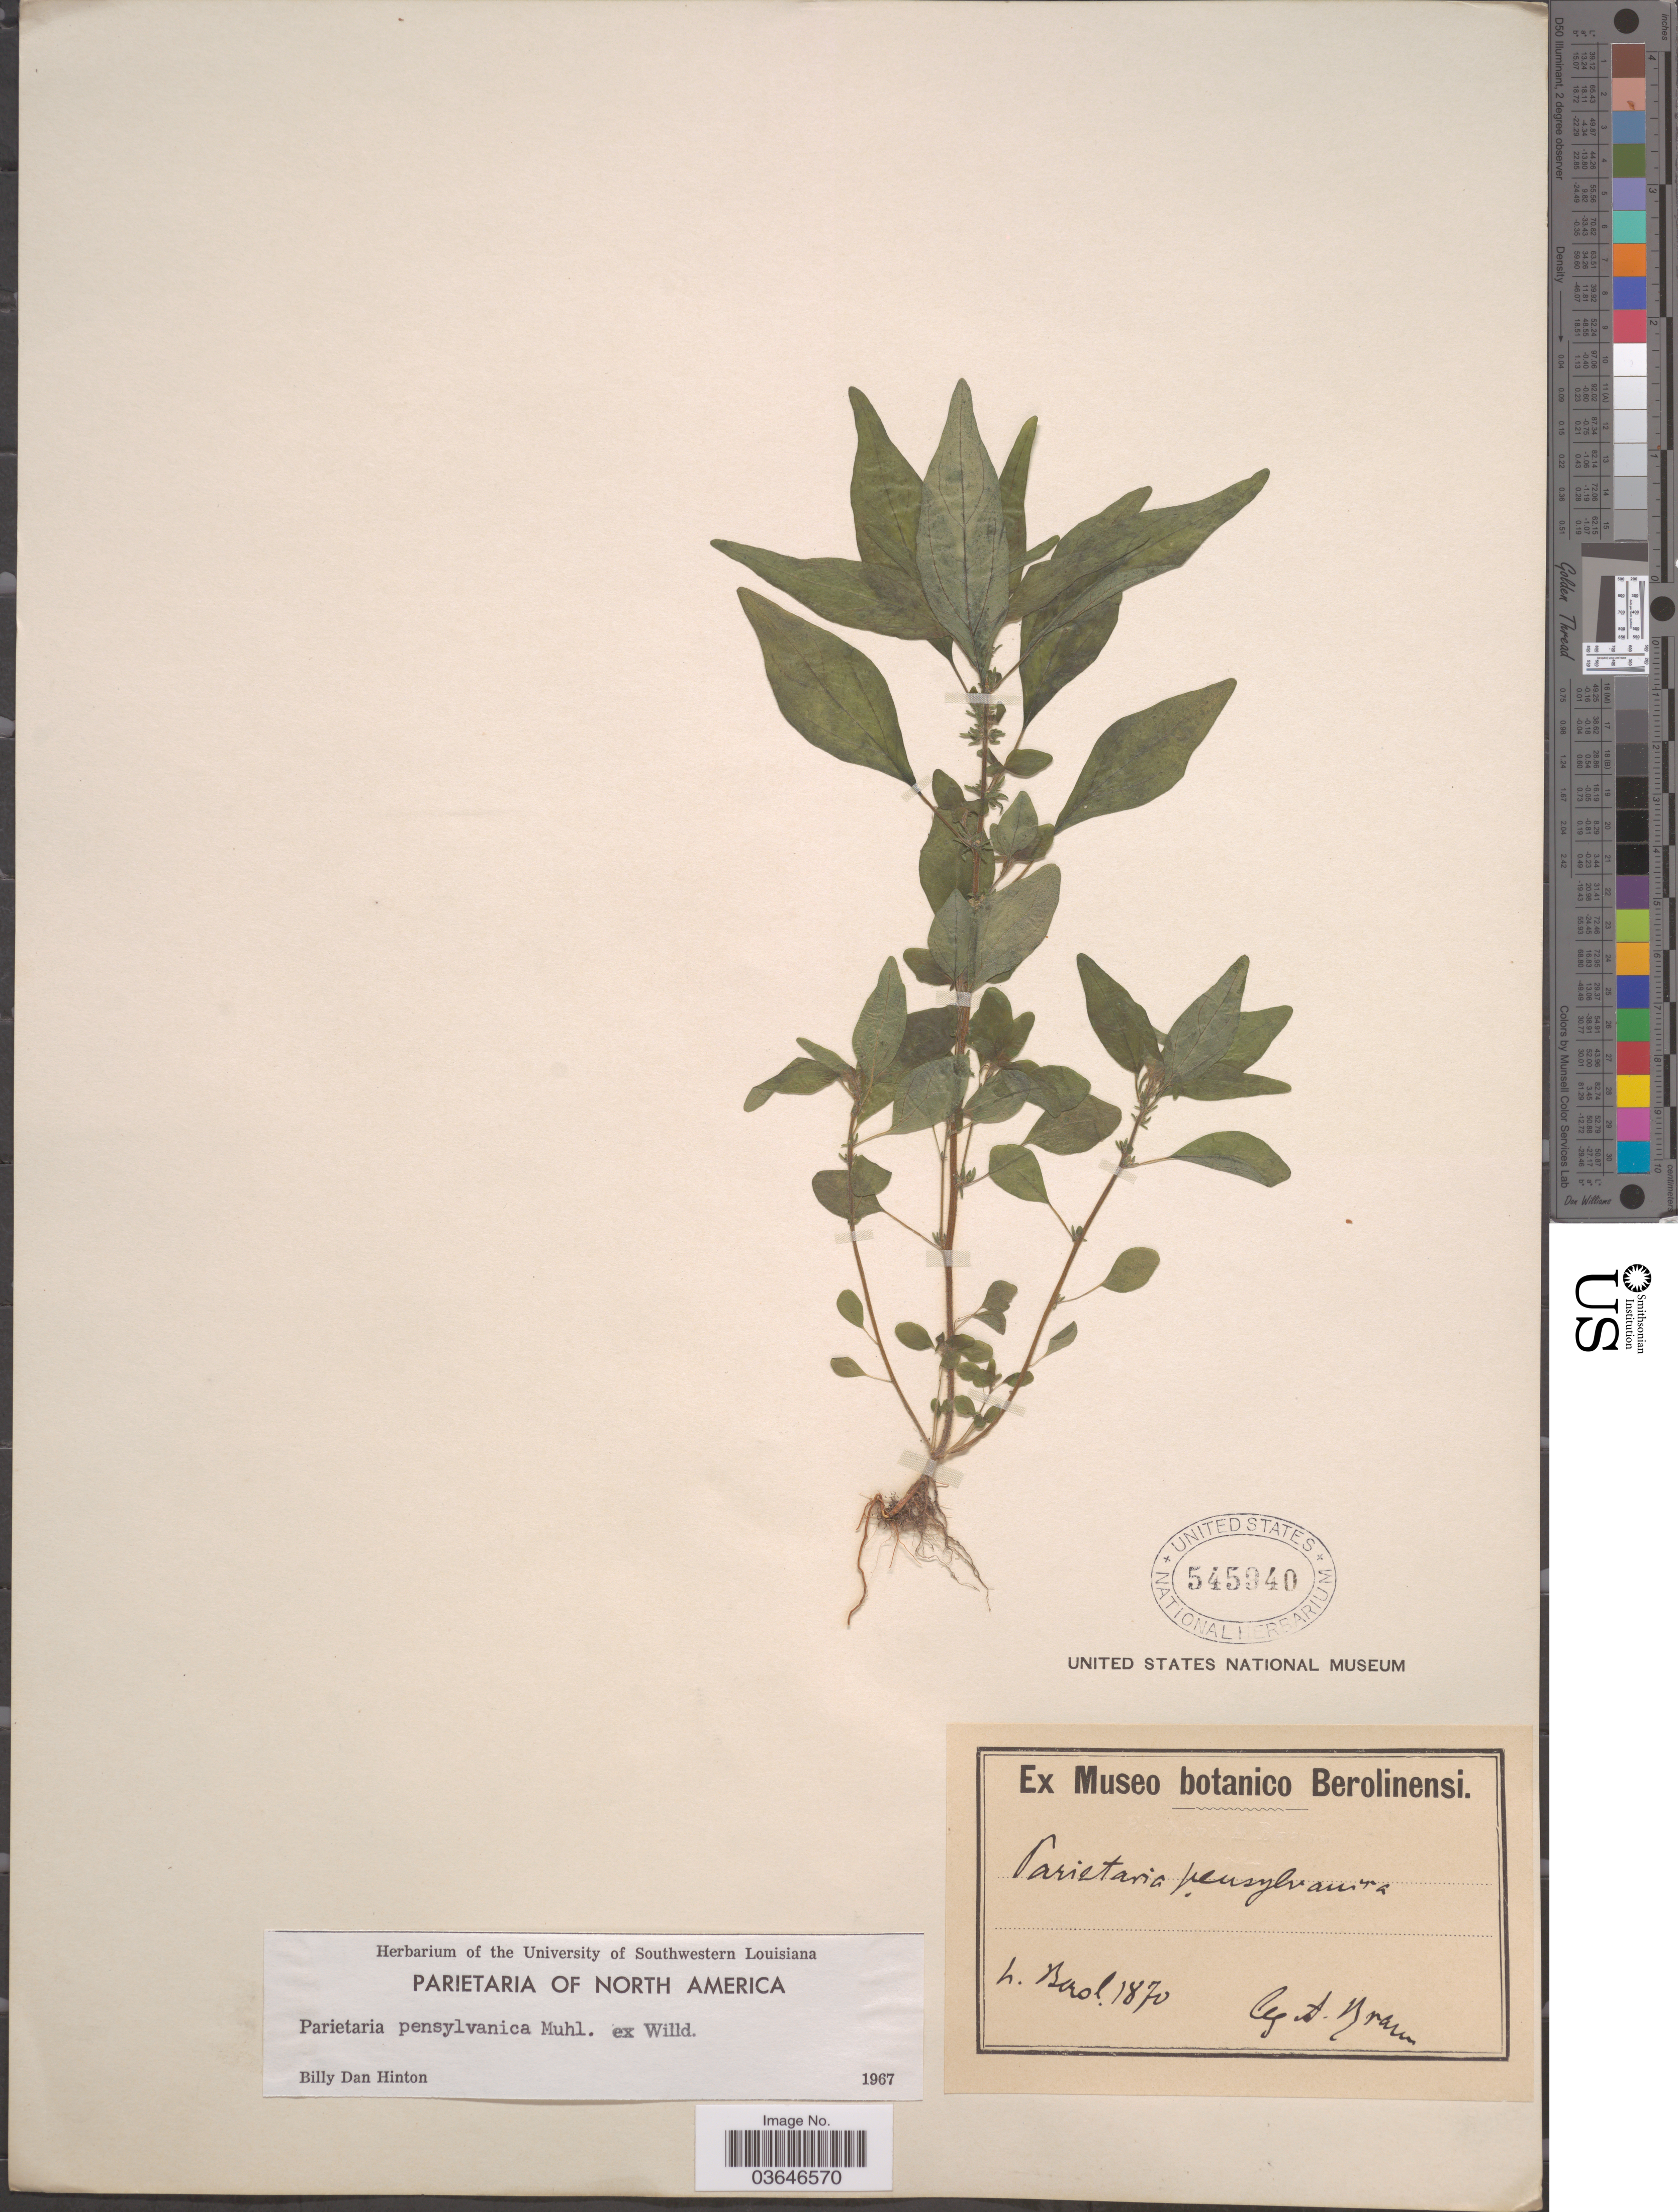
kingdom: Plantae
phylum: Tracheophyta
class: Magnoliopsida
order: Rosales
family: Urticaceae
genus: Parietaria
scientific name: Parietaria pensylvanica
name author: Muhl. ex Willd.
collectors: A. Braun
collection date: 1870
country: Germany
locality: H. Berol.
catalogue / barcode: US 545940